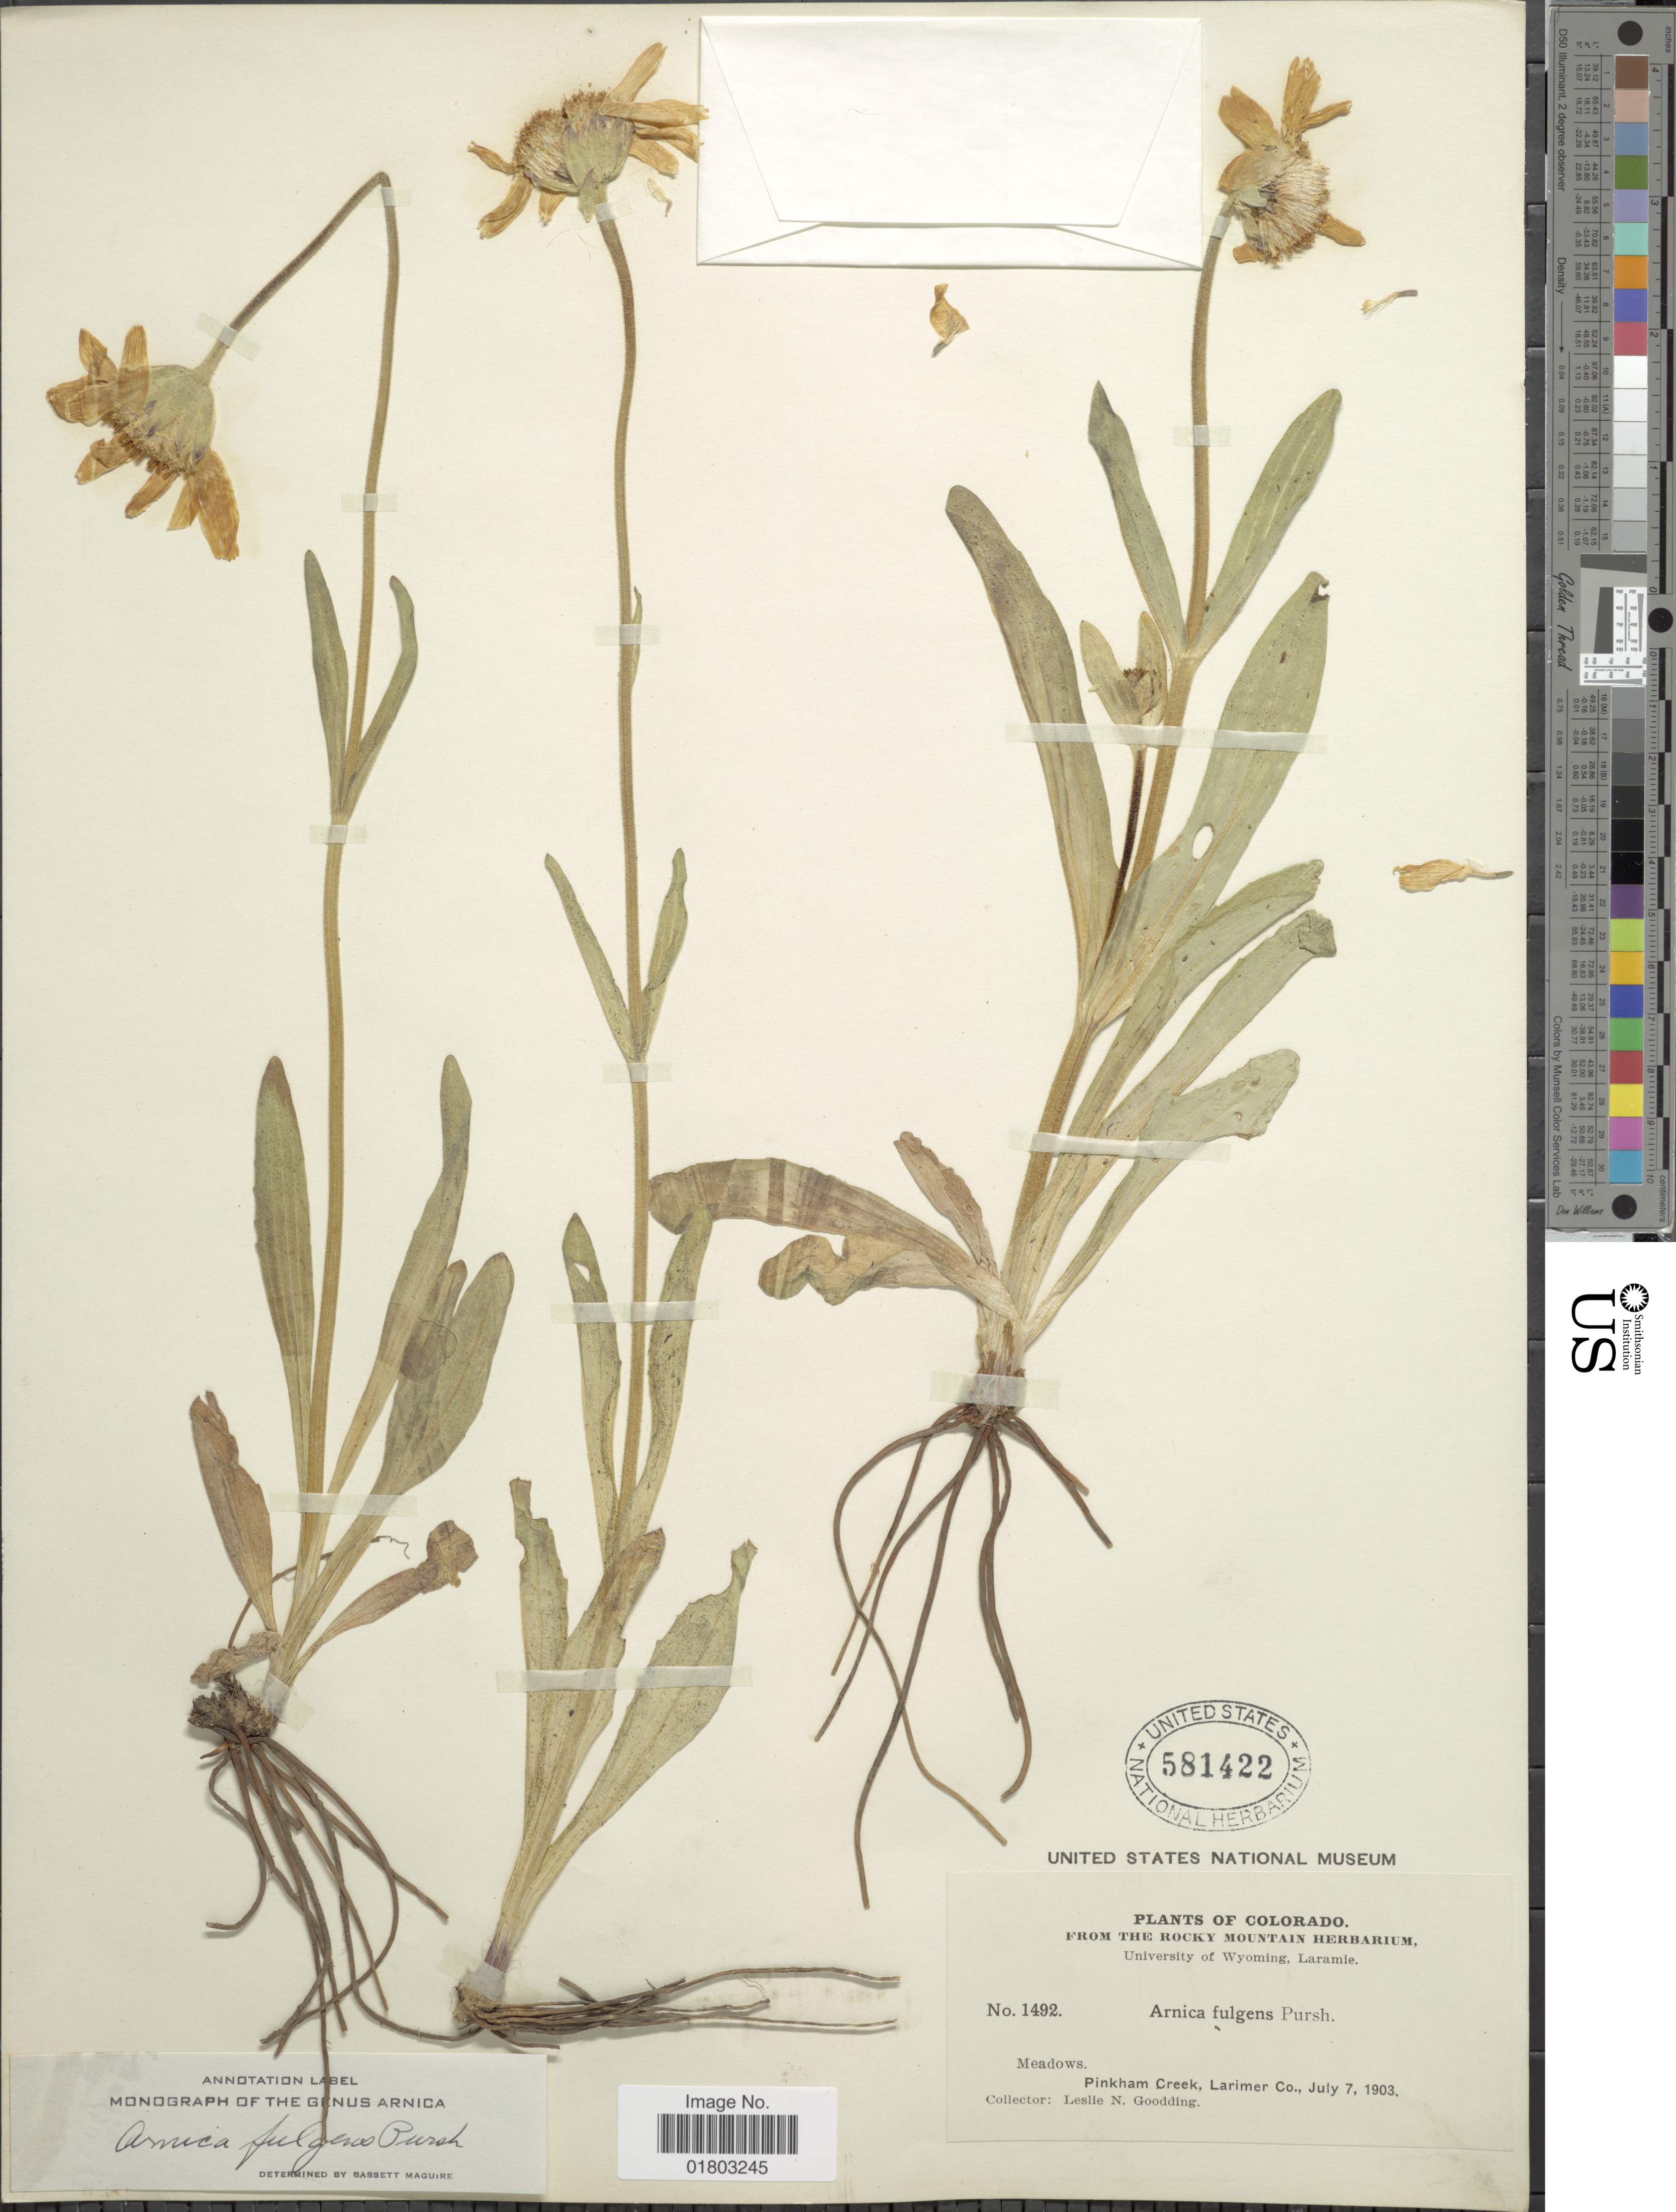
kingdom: Plantae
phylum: Tracheophyta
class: Magnoliopsida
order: Asterales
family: Asteraceae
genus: Arnica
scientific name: Arnica fulgens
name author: Pursh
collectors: L. N. Goodding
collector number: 1492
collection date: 1903-07-07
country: United States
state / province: Colorado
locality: Meadows, Pinkham Creek, Larimer Co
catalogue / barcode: US 581422